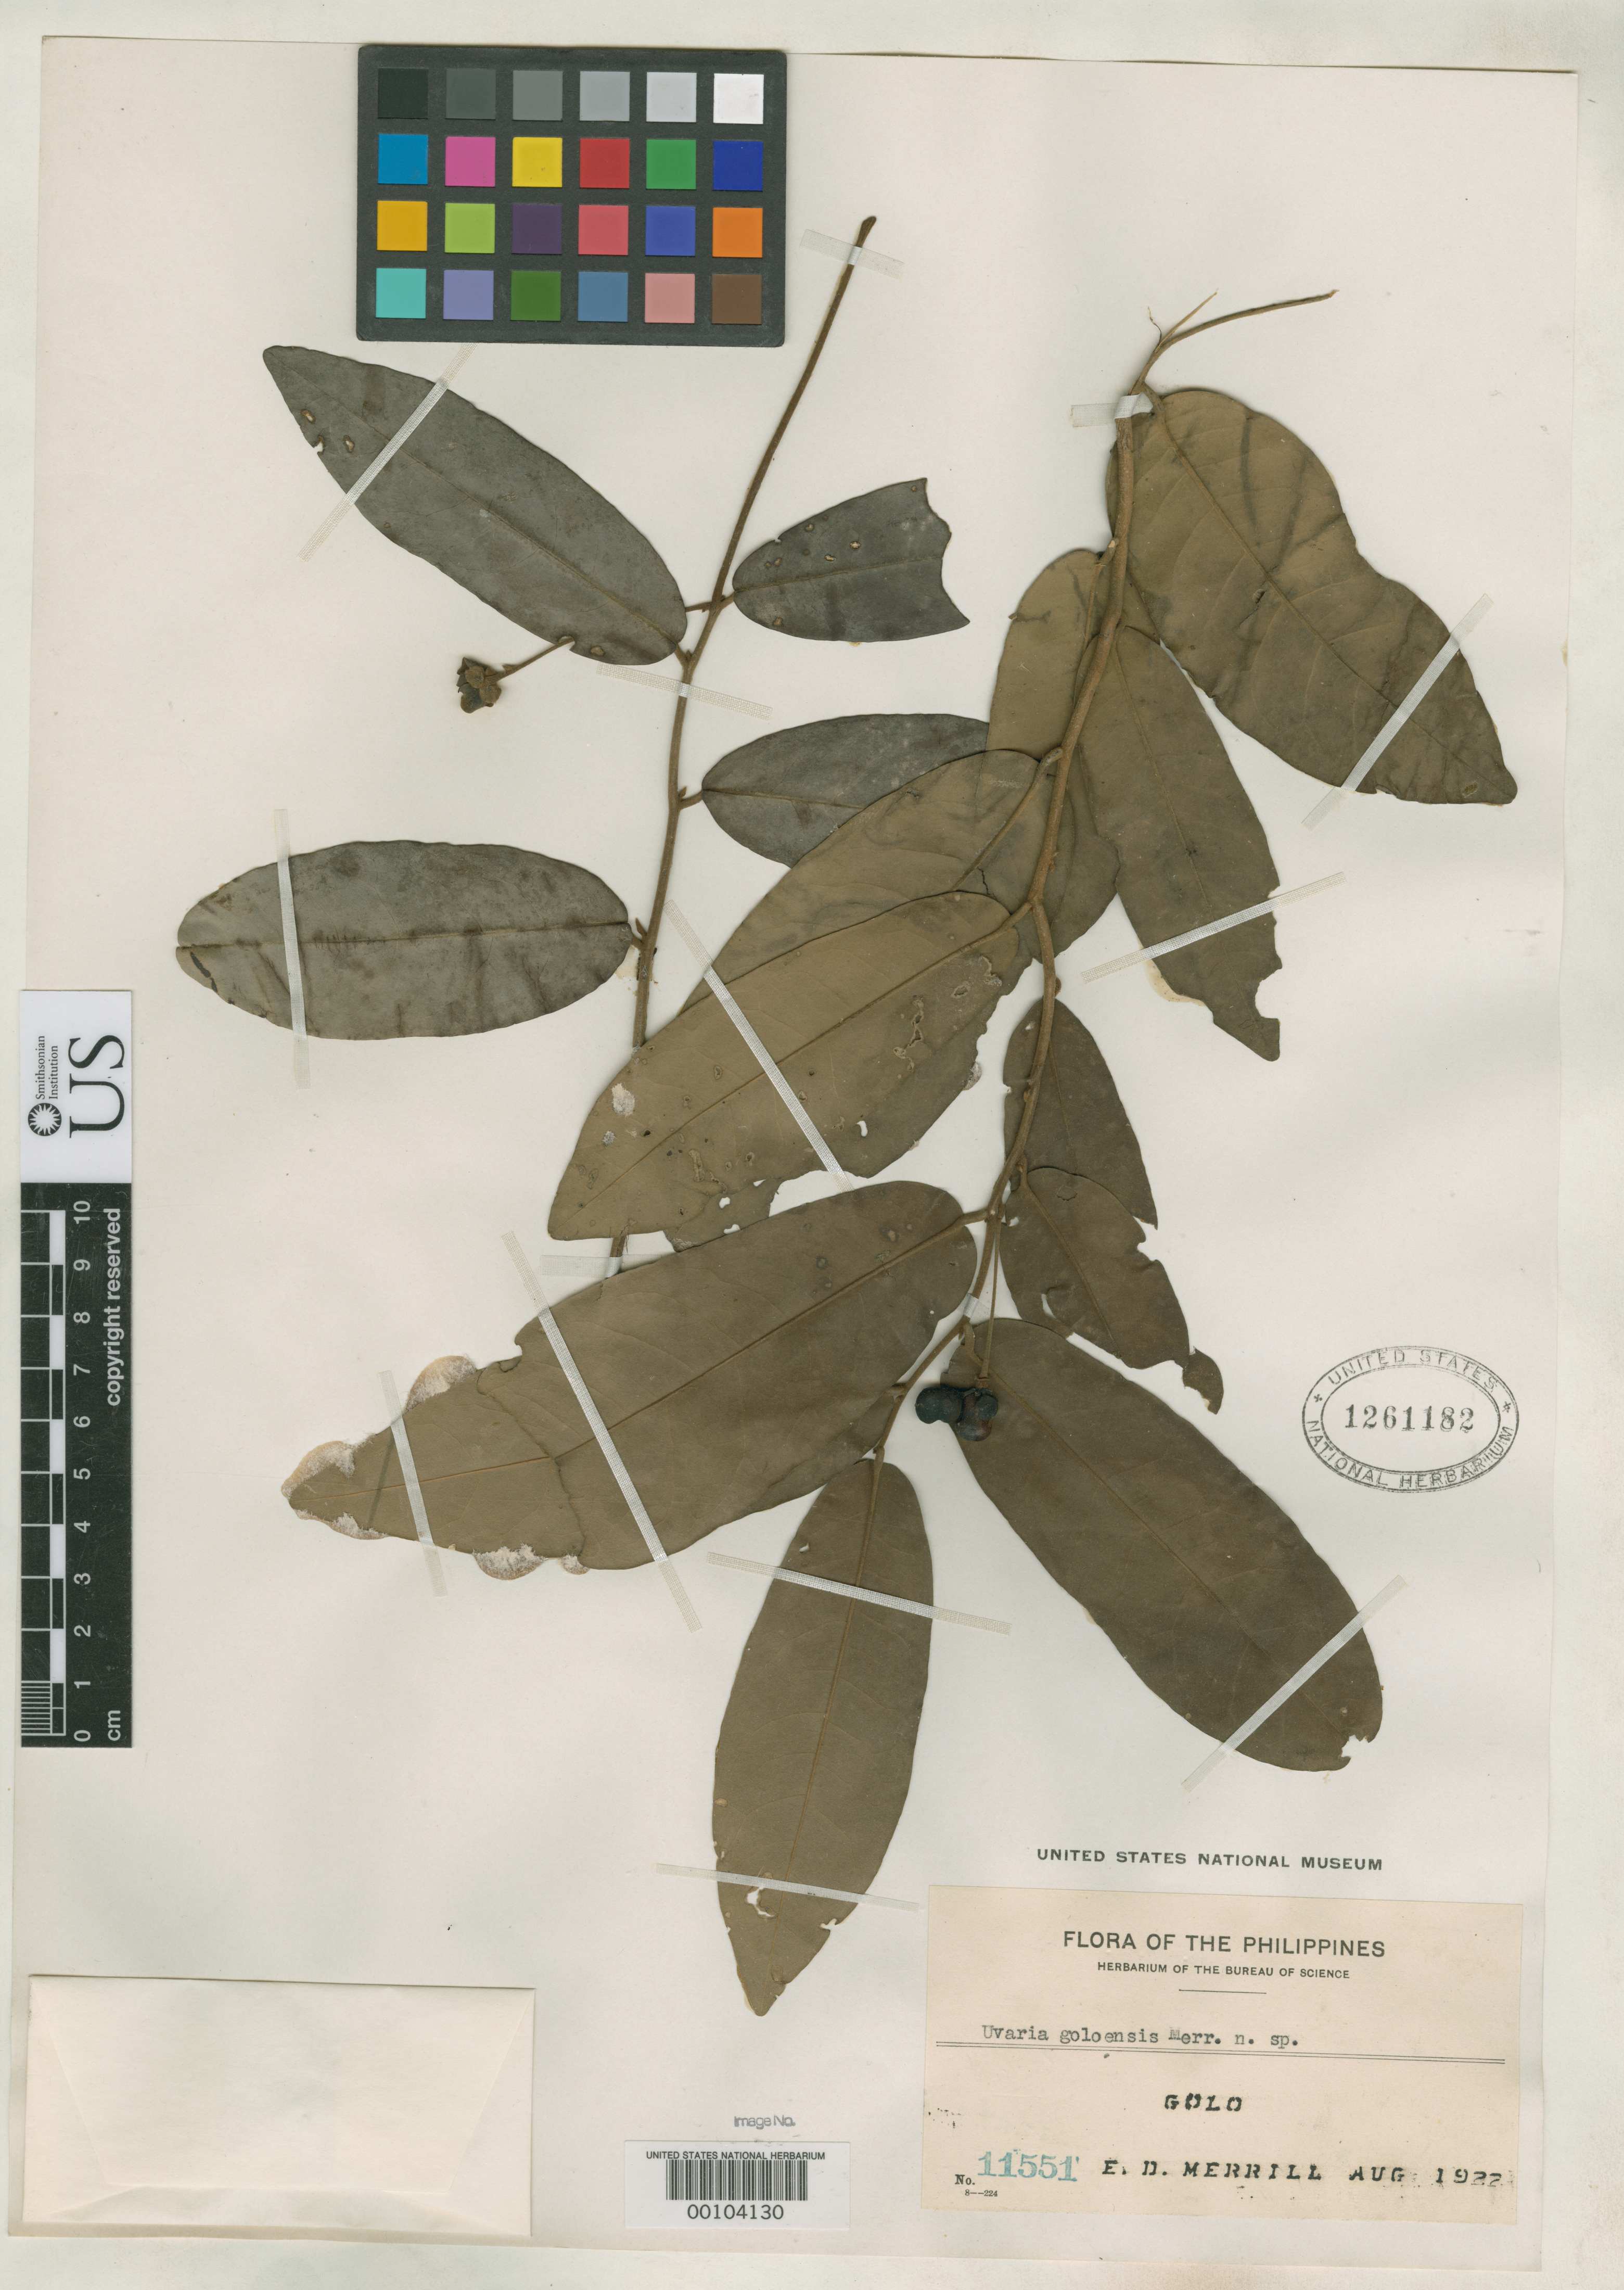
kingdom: Plantae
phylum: Tracheophyta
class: Magnoliopsida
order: Magnoliales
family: Annonaceae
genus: Uvaria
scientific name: Uvaria goloensis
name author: Merr.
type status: Isotype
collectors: E. D. Merrill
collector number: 11551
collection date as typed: Aug 1923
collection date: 1923-08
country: Philippines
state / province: Muslim Mindanao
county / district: Sulu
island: Golo [Jolo ?]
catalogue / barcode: US 1261182